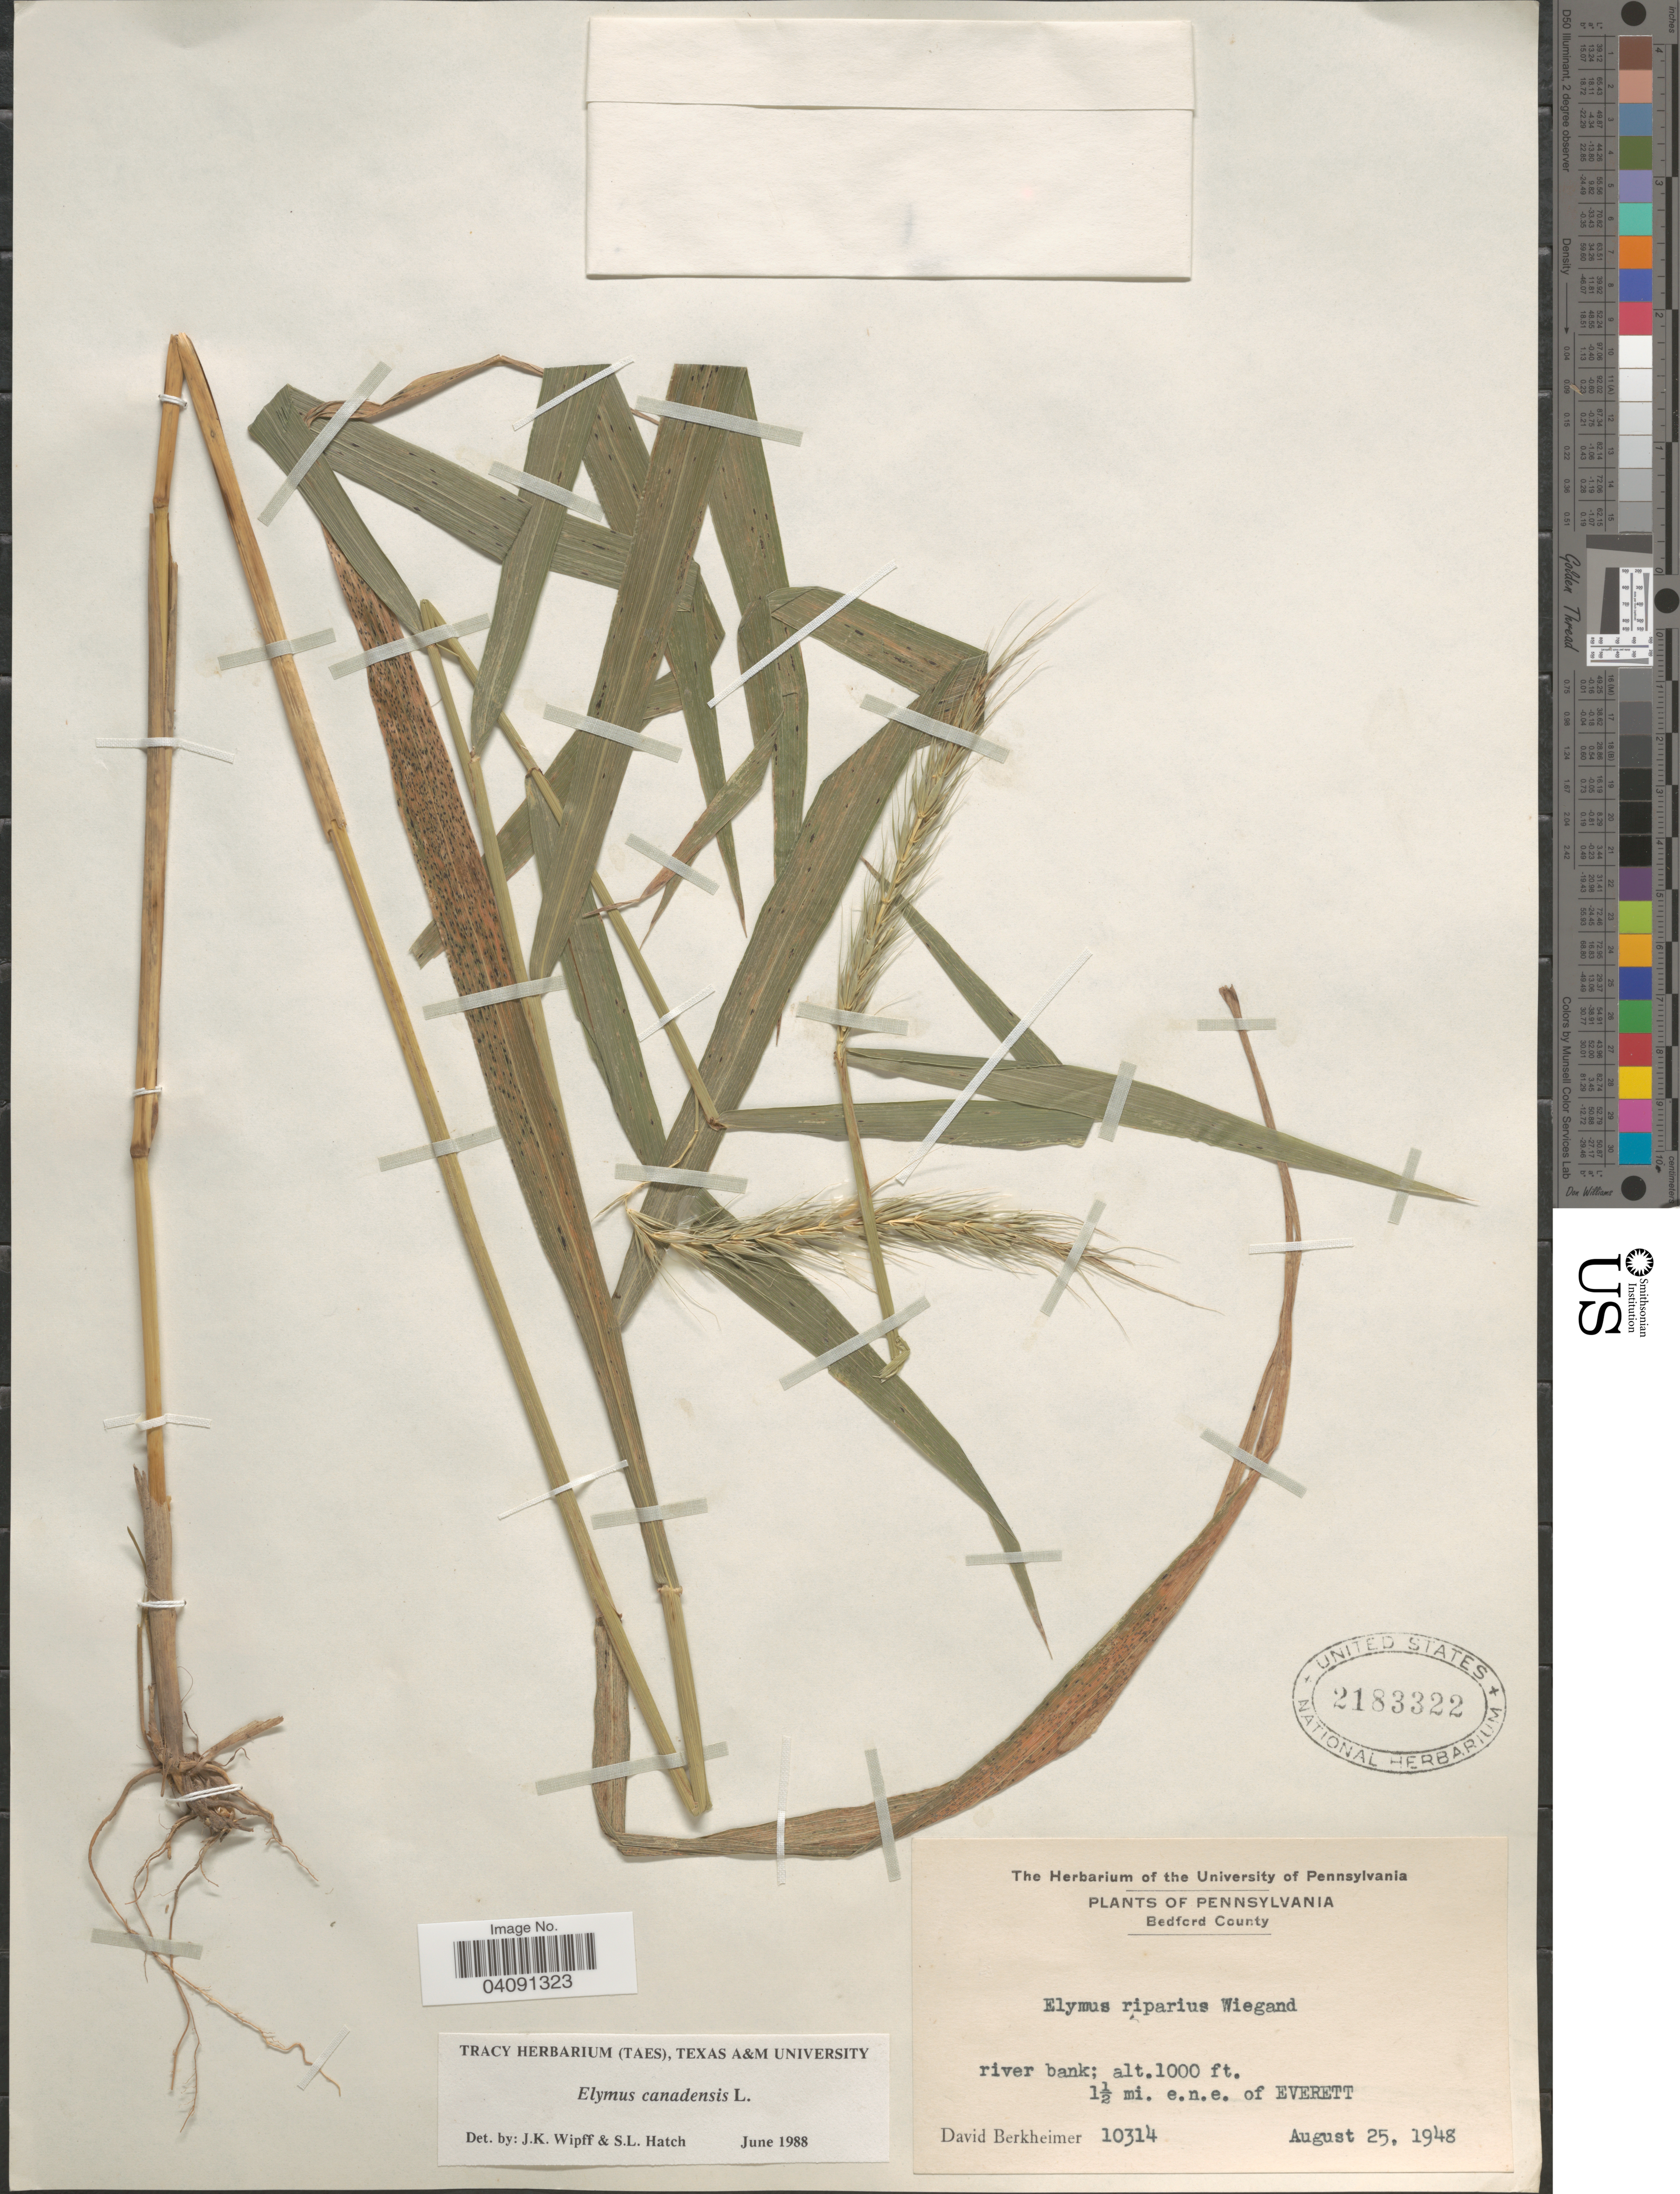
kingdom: Plantae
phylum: Tracheophyta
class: Liliopsida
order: Poales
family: Poaceae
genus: Elymus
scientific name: Elymus canadensis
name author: L.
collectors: D. Berkheimer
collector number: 10314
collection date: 1948-08-25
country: United States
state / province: Pennsylvania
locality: Bedford County. 1½ mi. e.n.e. of Everett.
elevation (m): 305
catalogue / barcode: US 2183322